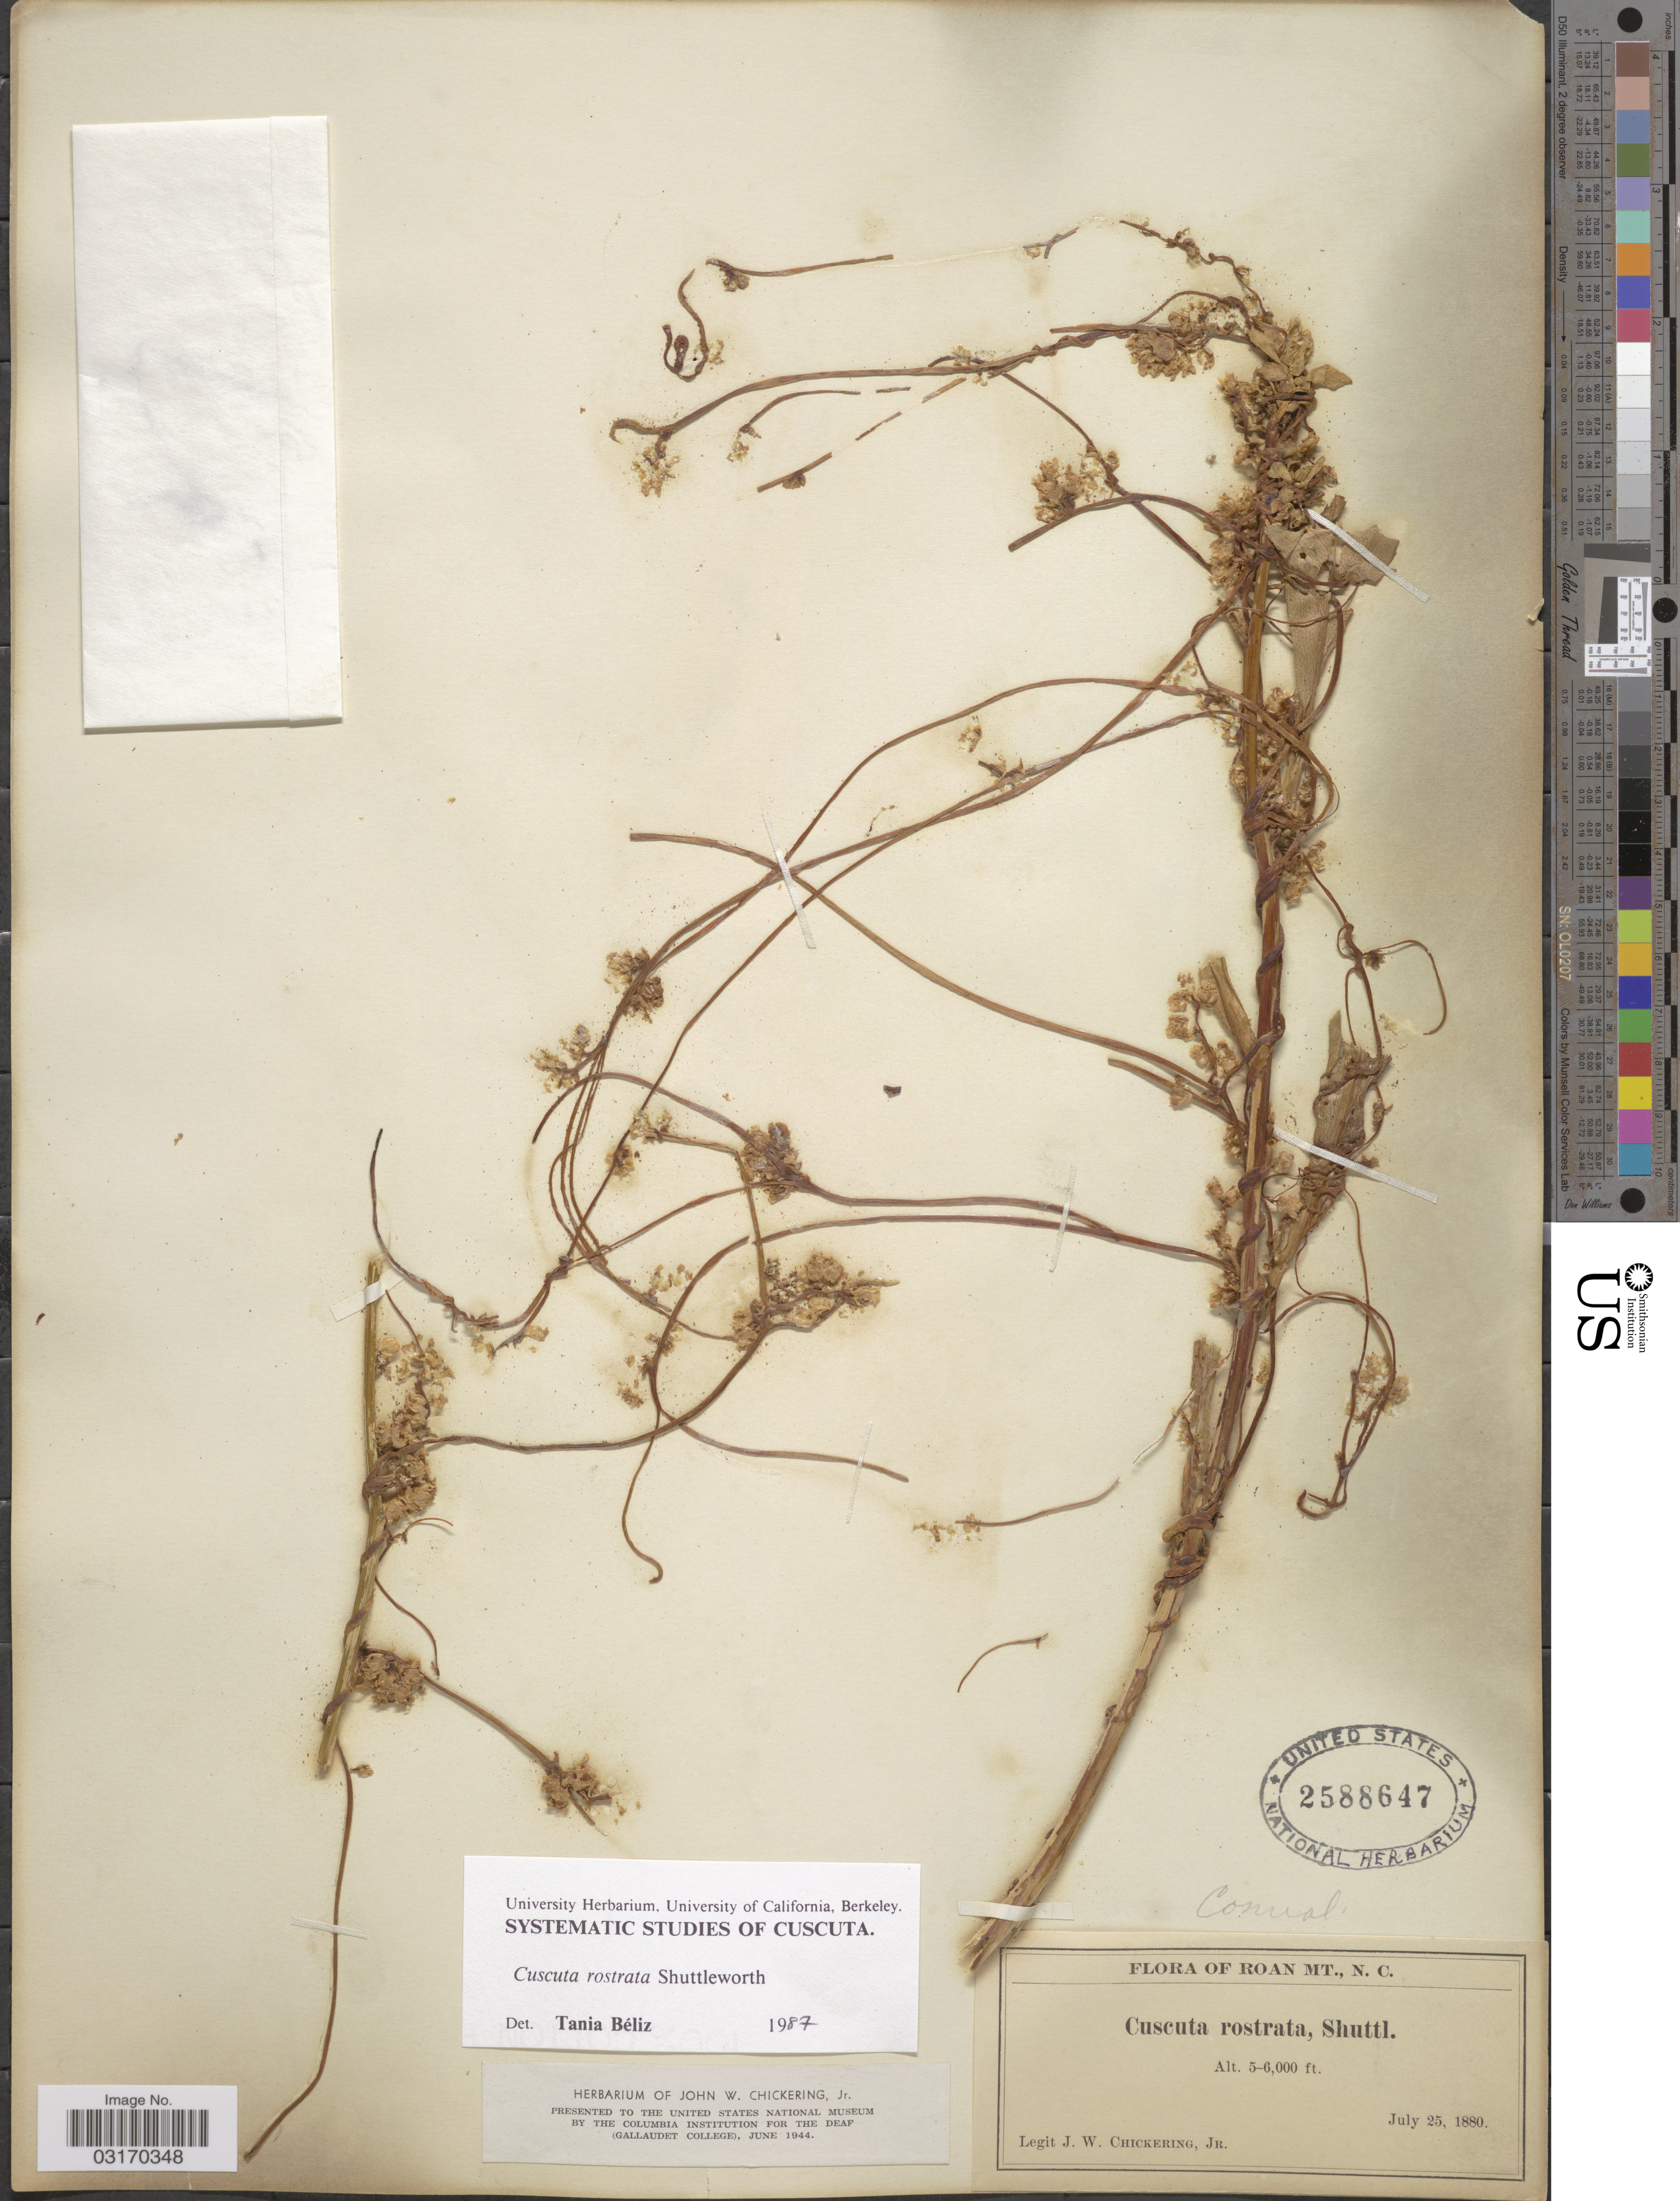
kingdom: Plantae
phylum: Tracheophyta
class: Magnoliopsida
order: Solanales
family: Convolvulaceae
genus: Cuscuta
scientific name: Cuscuta rostrata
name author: Shuttlew. ex Engelm. & A. Gray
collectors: J. W. Chickering Jr.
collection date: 1880-07-25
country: United States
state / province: North Carolina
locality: Roan Mt.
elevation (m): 1524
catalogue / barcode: US 2588647